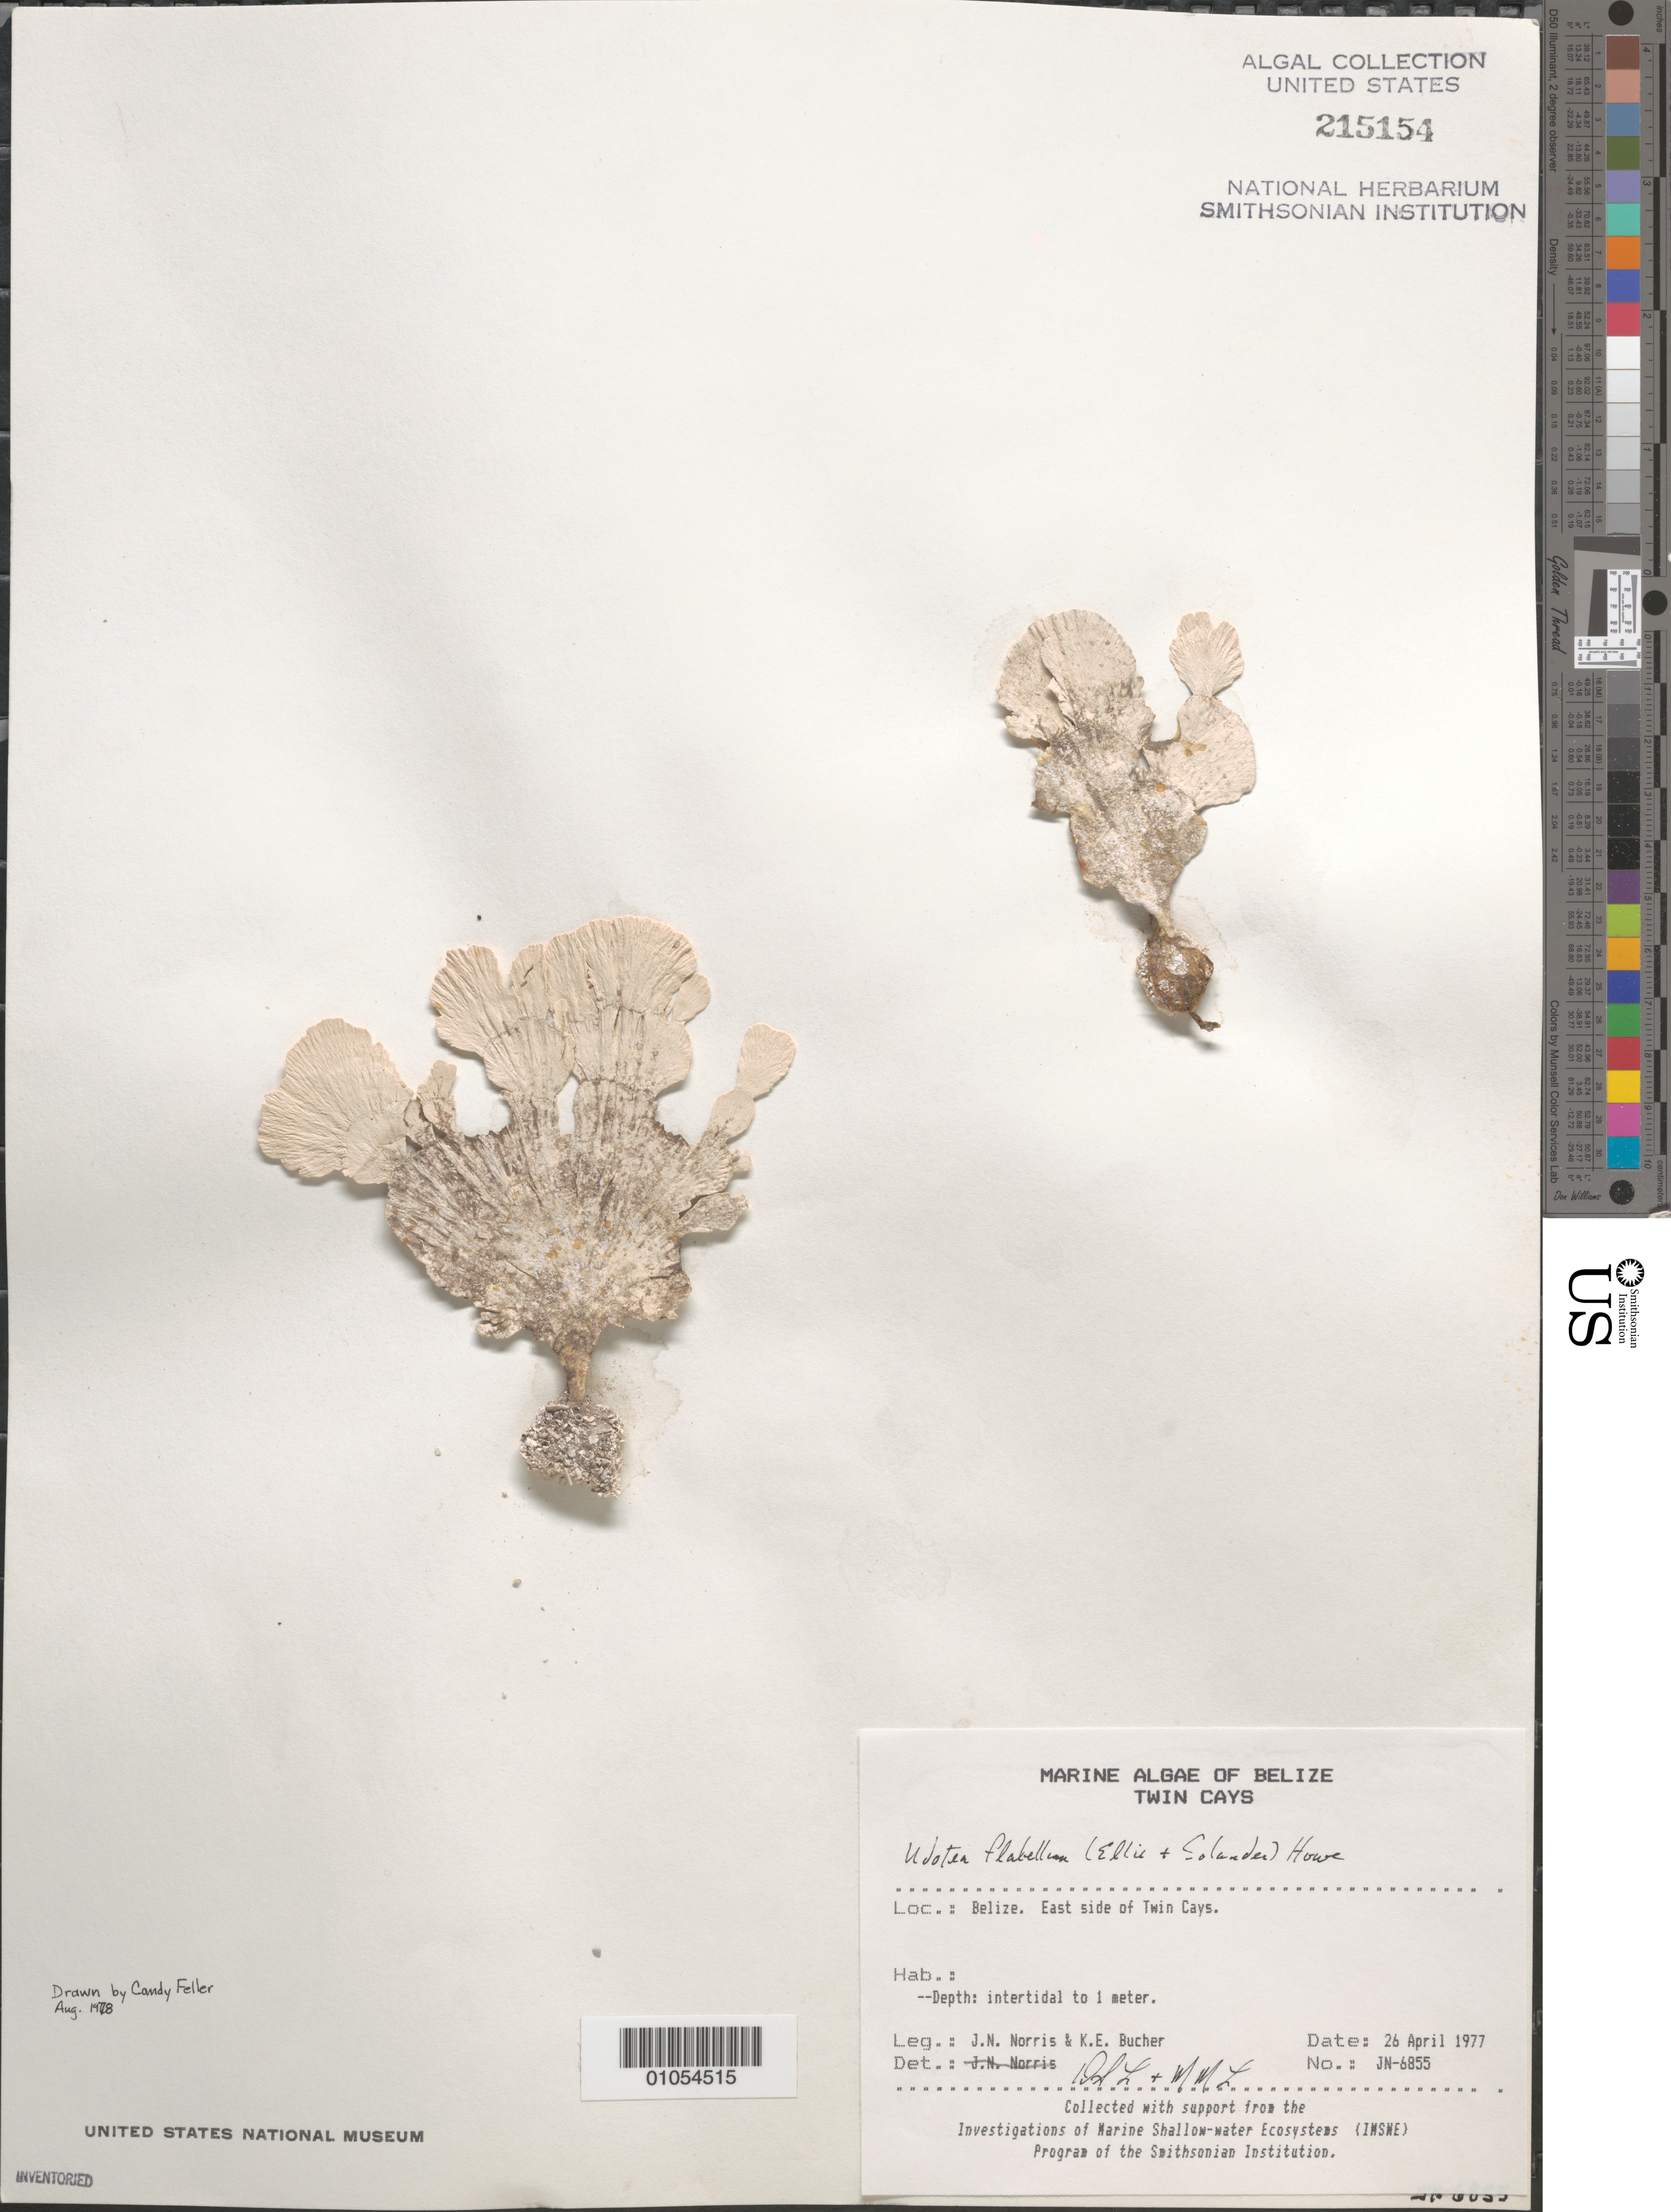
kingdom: Plantae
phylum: Chlorophyta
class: Ulvophyceae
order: Bryopsidales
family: Udoteaceae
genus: Udotea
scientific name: Udotea flabellum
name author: (J. Ellis & Sol.) M. Howe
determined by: Norris, James N.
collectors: J. N. Norris & K. E. Bucher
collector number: JN-6855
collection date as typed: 26 Apr 1977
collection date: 1977-04-26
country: Belize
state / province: Stann Creek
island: Twin Cays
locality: East side of Twin Cays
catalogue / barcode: US 215154